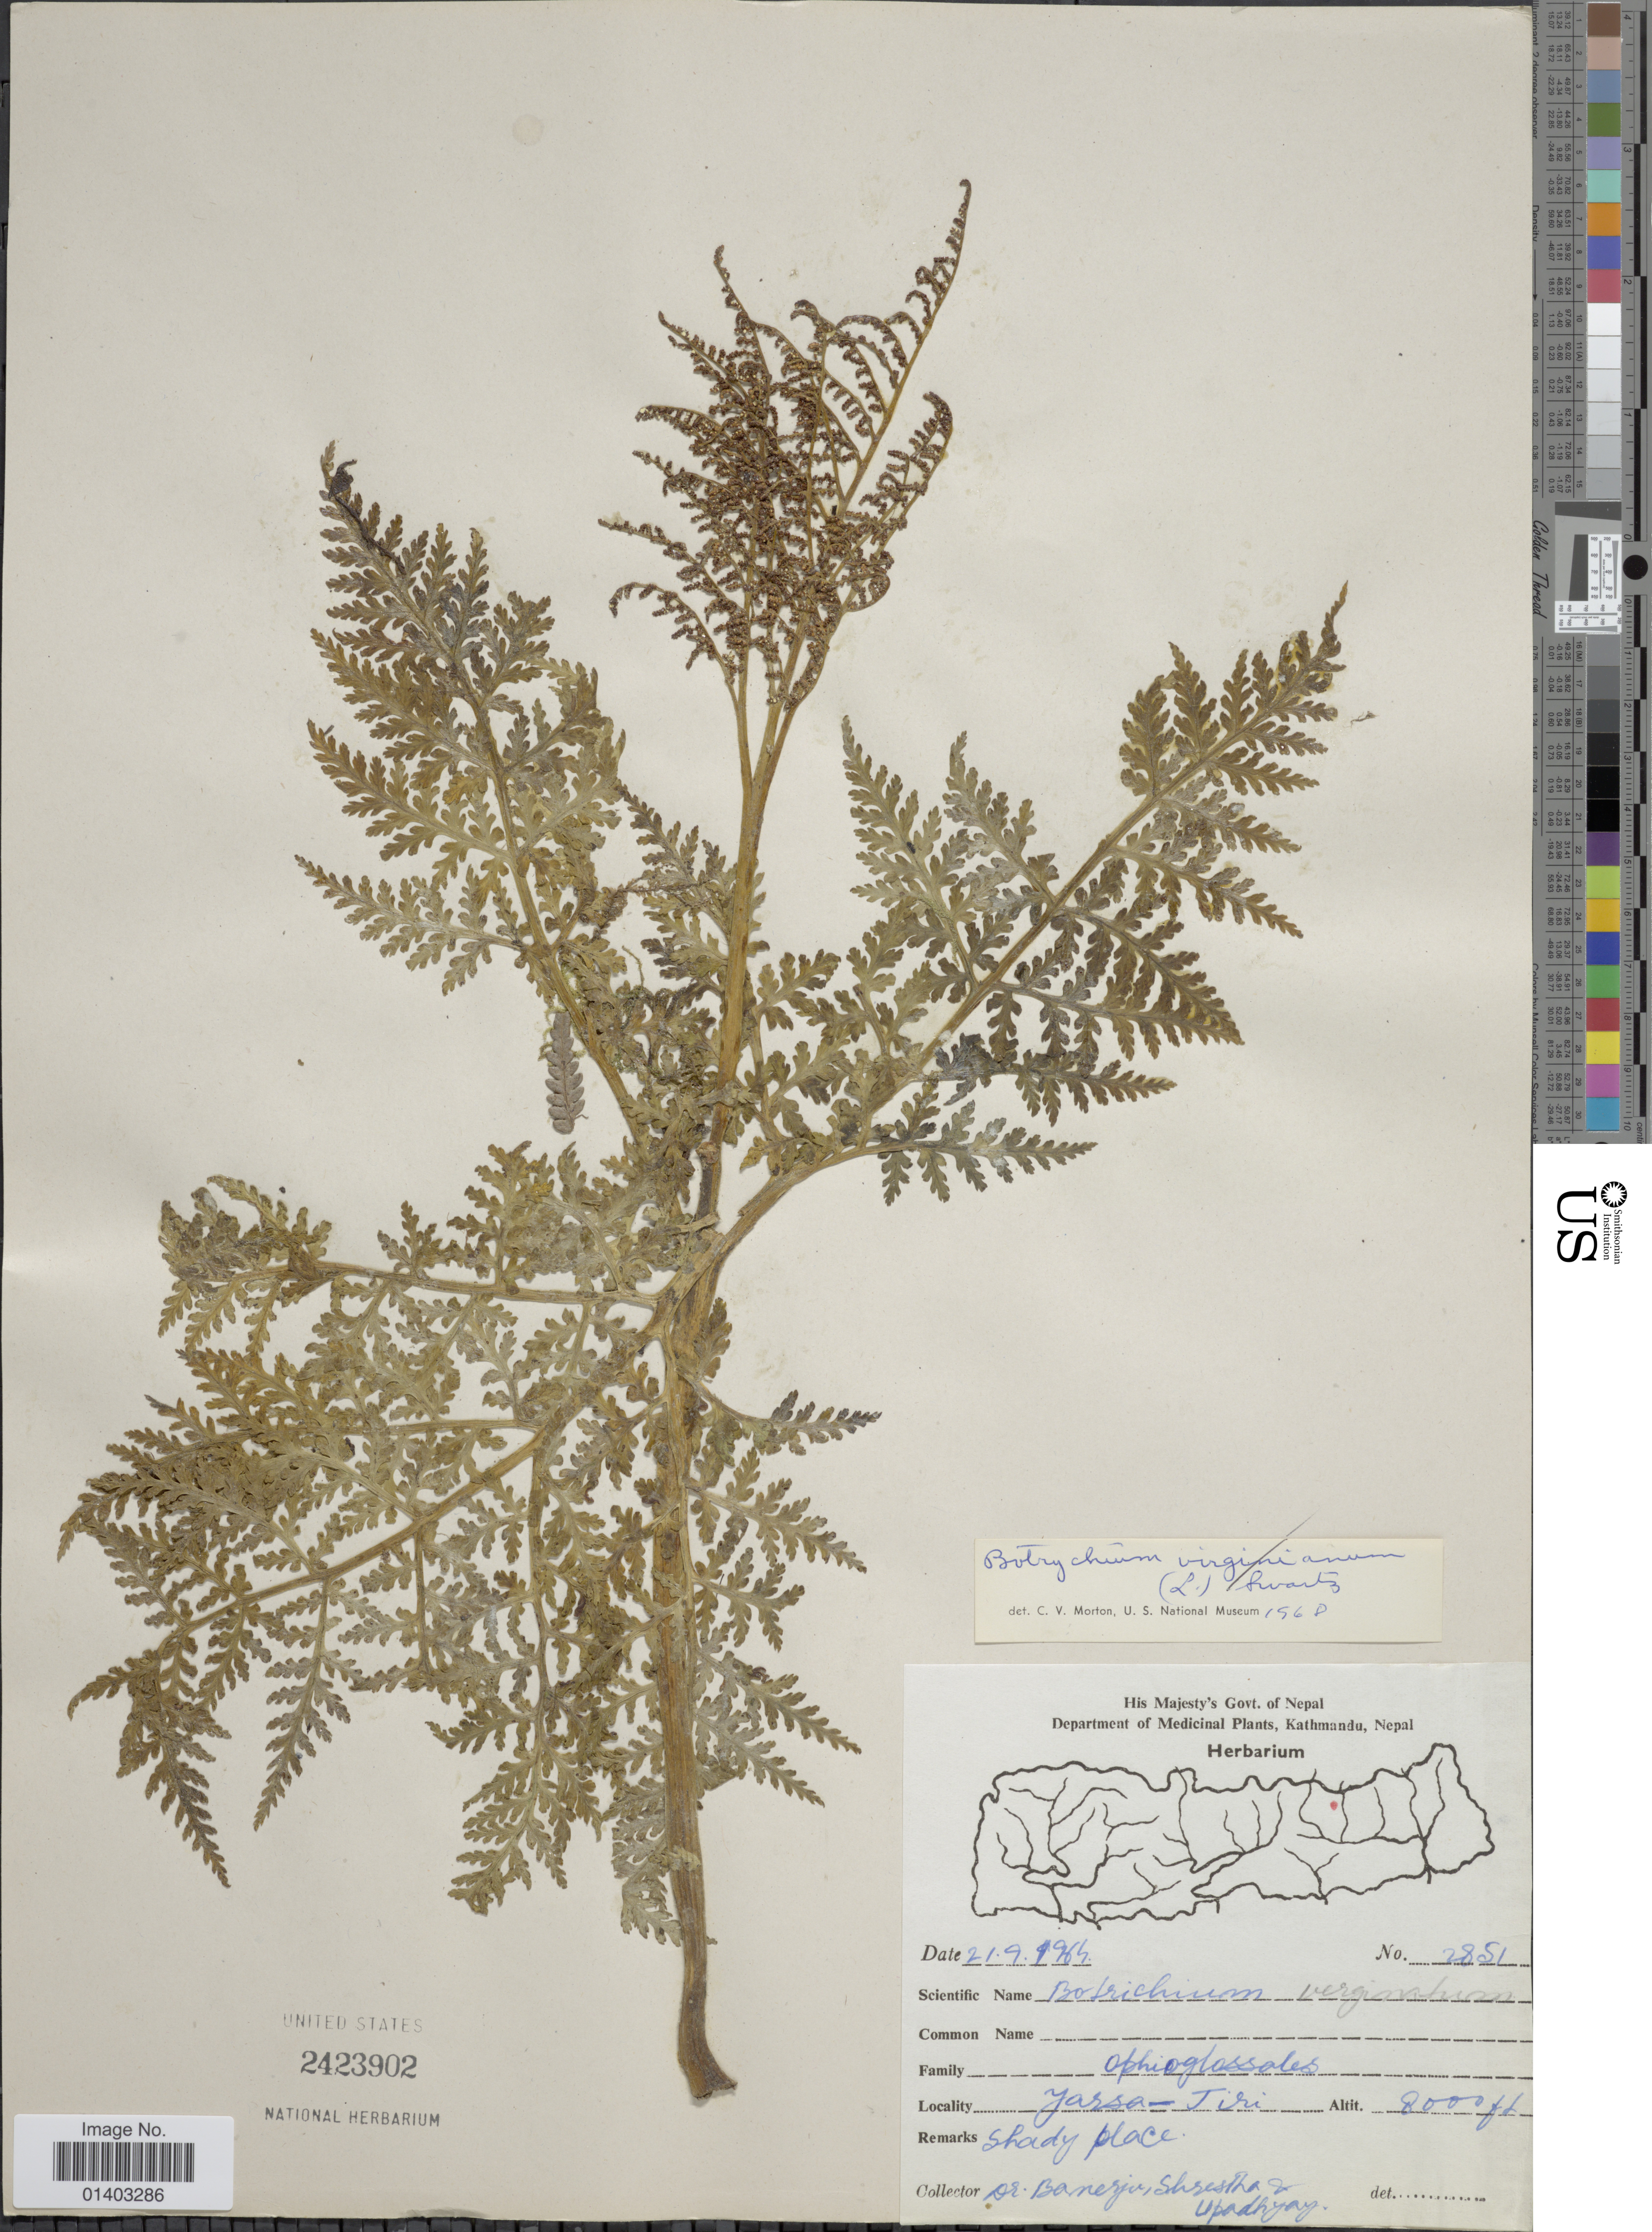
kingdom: Plantae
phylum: Tracheophyta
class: Polypodiopsida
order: Ophioglossales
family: Ophioglossaceae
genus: Botrychium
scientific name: Botrychium virginianum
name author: (L.) Sw.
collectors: -. Banerjee, -. Shrestha & Upadhyay, --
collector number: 2851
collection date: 1964-09-21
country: Nepal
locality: Jarsa-Tiri [interpreted]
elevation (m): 2438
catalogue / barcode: US 2423902